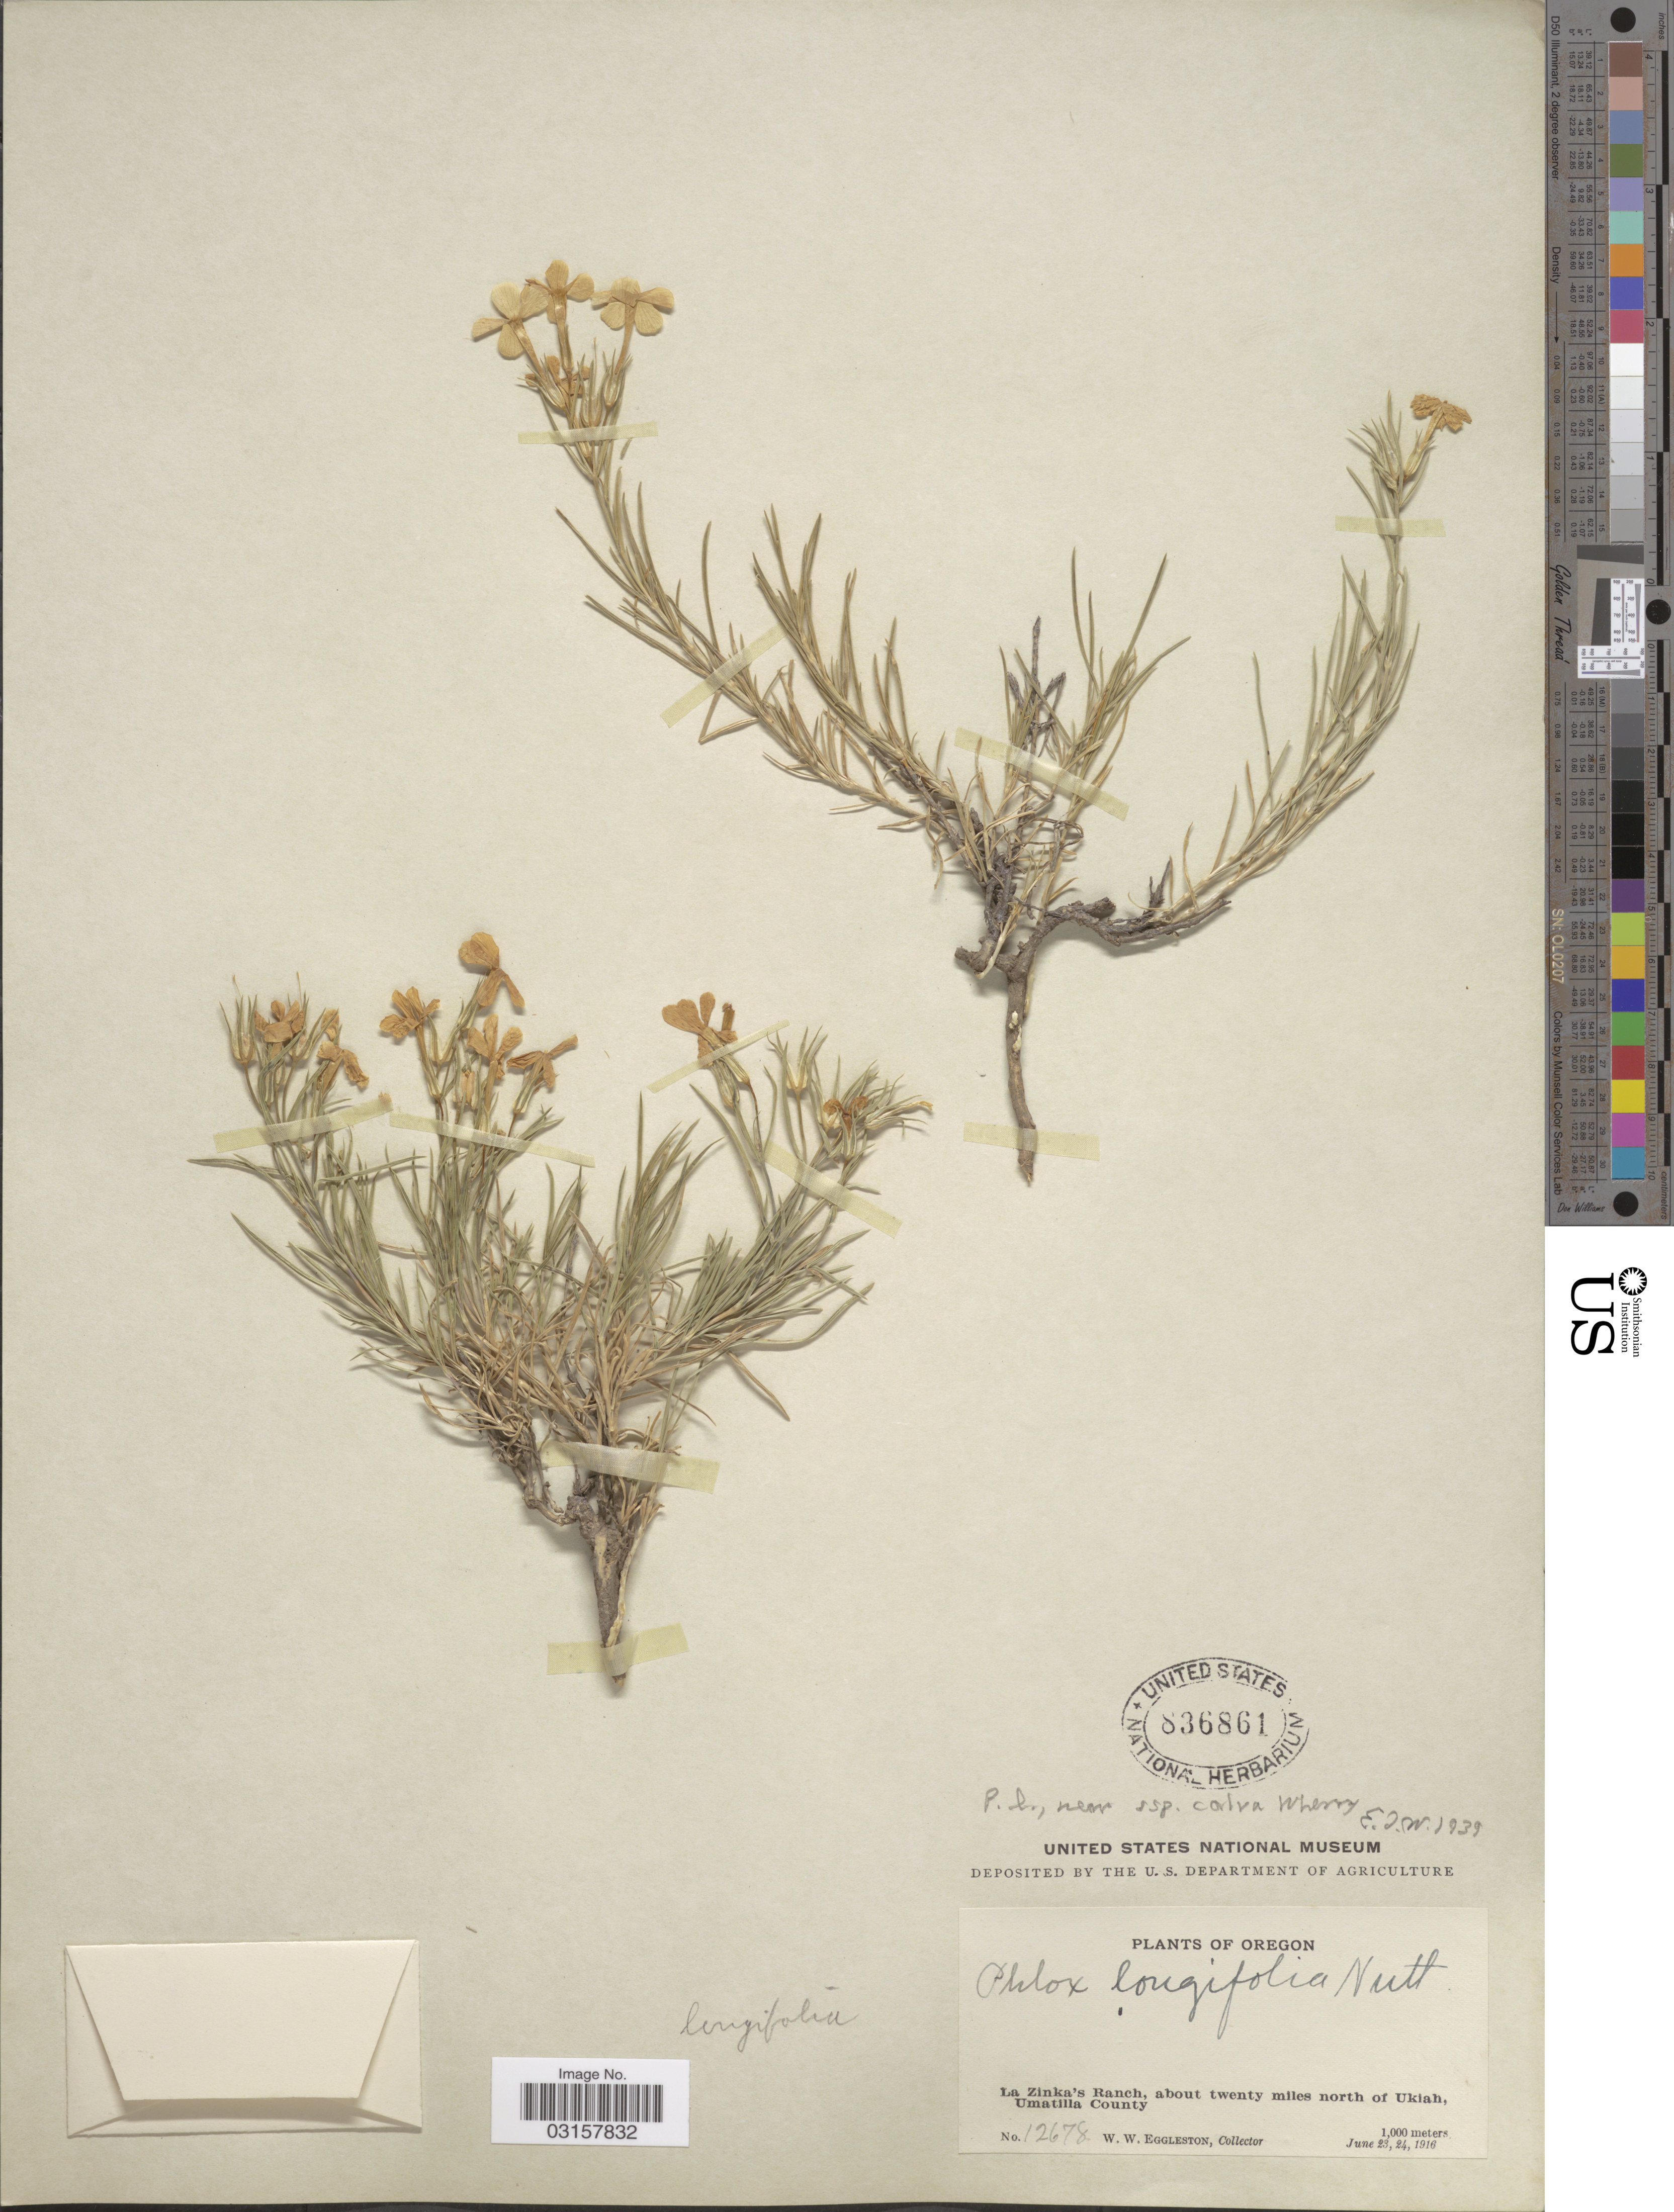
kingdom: Plantae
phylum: Tracheophyta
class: Magnoliopsida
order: Ericales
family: Polemoniaceae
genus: Phlox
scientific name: Phlox longifolia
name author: Nutt.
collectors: W. W. Eggleston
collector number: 12678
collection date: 1916-06-23/1916-06-24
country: United States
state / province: Oregon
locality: La Zinka's Ranch, about twenty miles north of Ukiah, Umatilla County.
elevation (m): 1000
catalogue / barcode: US 836861